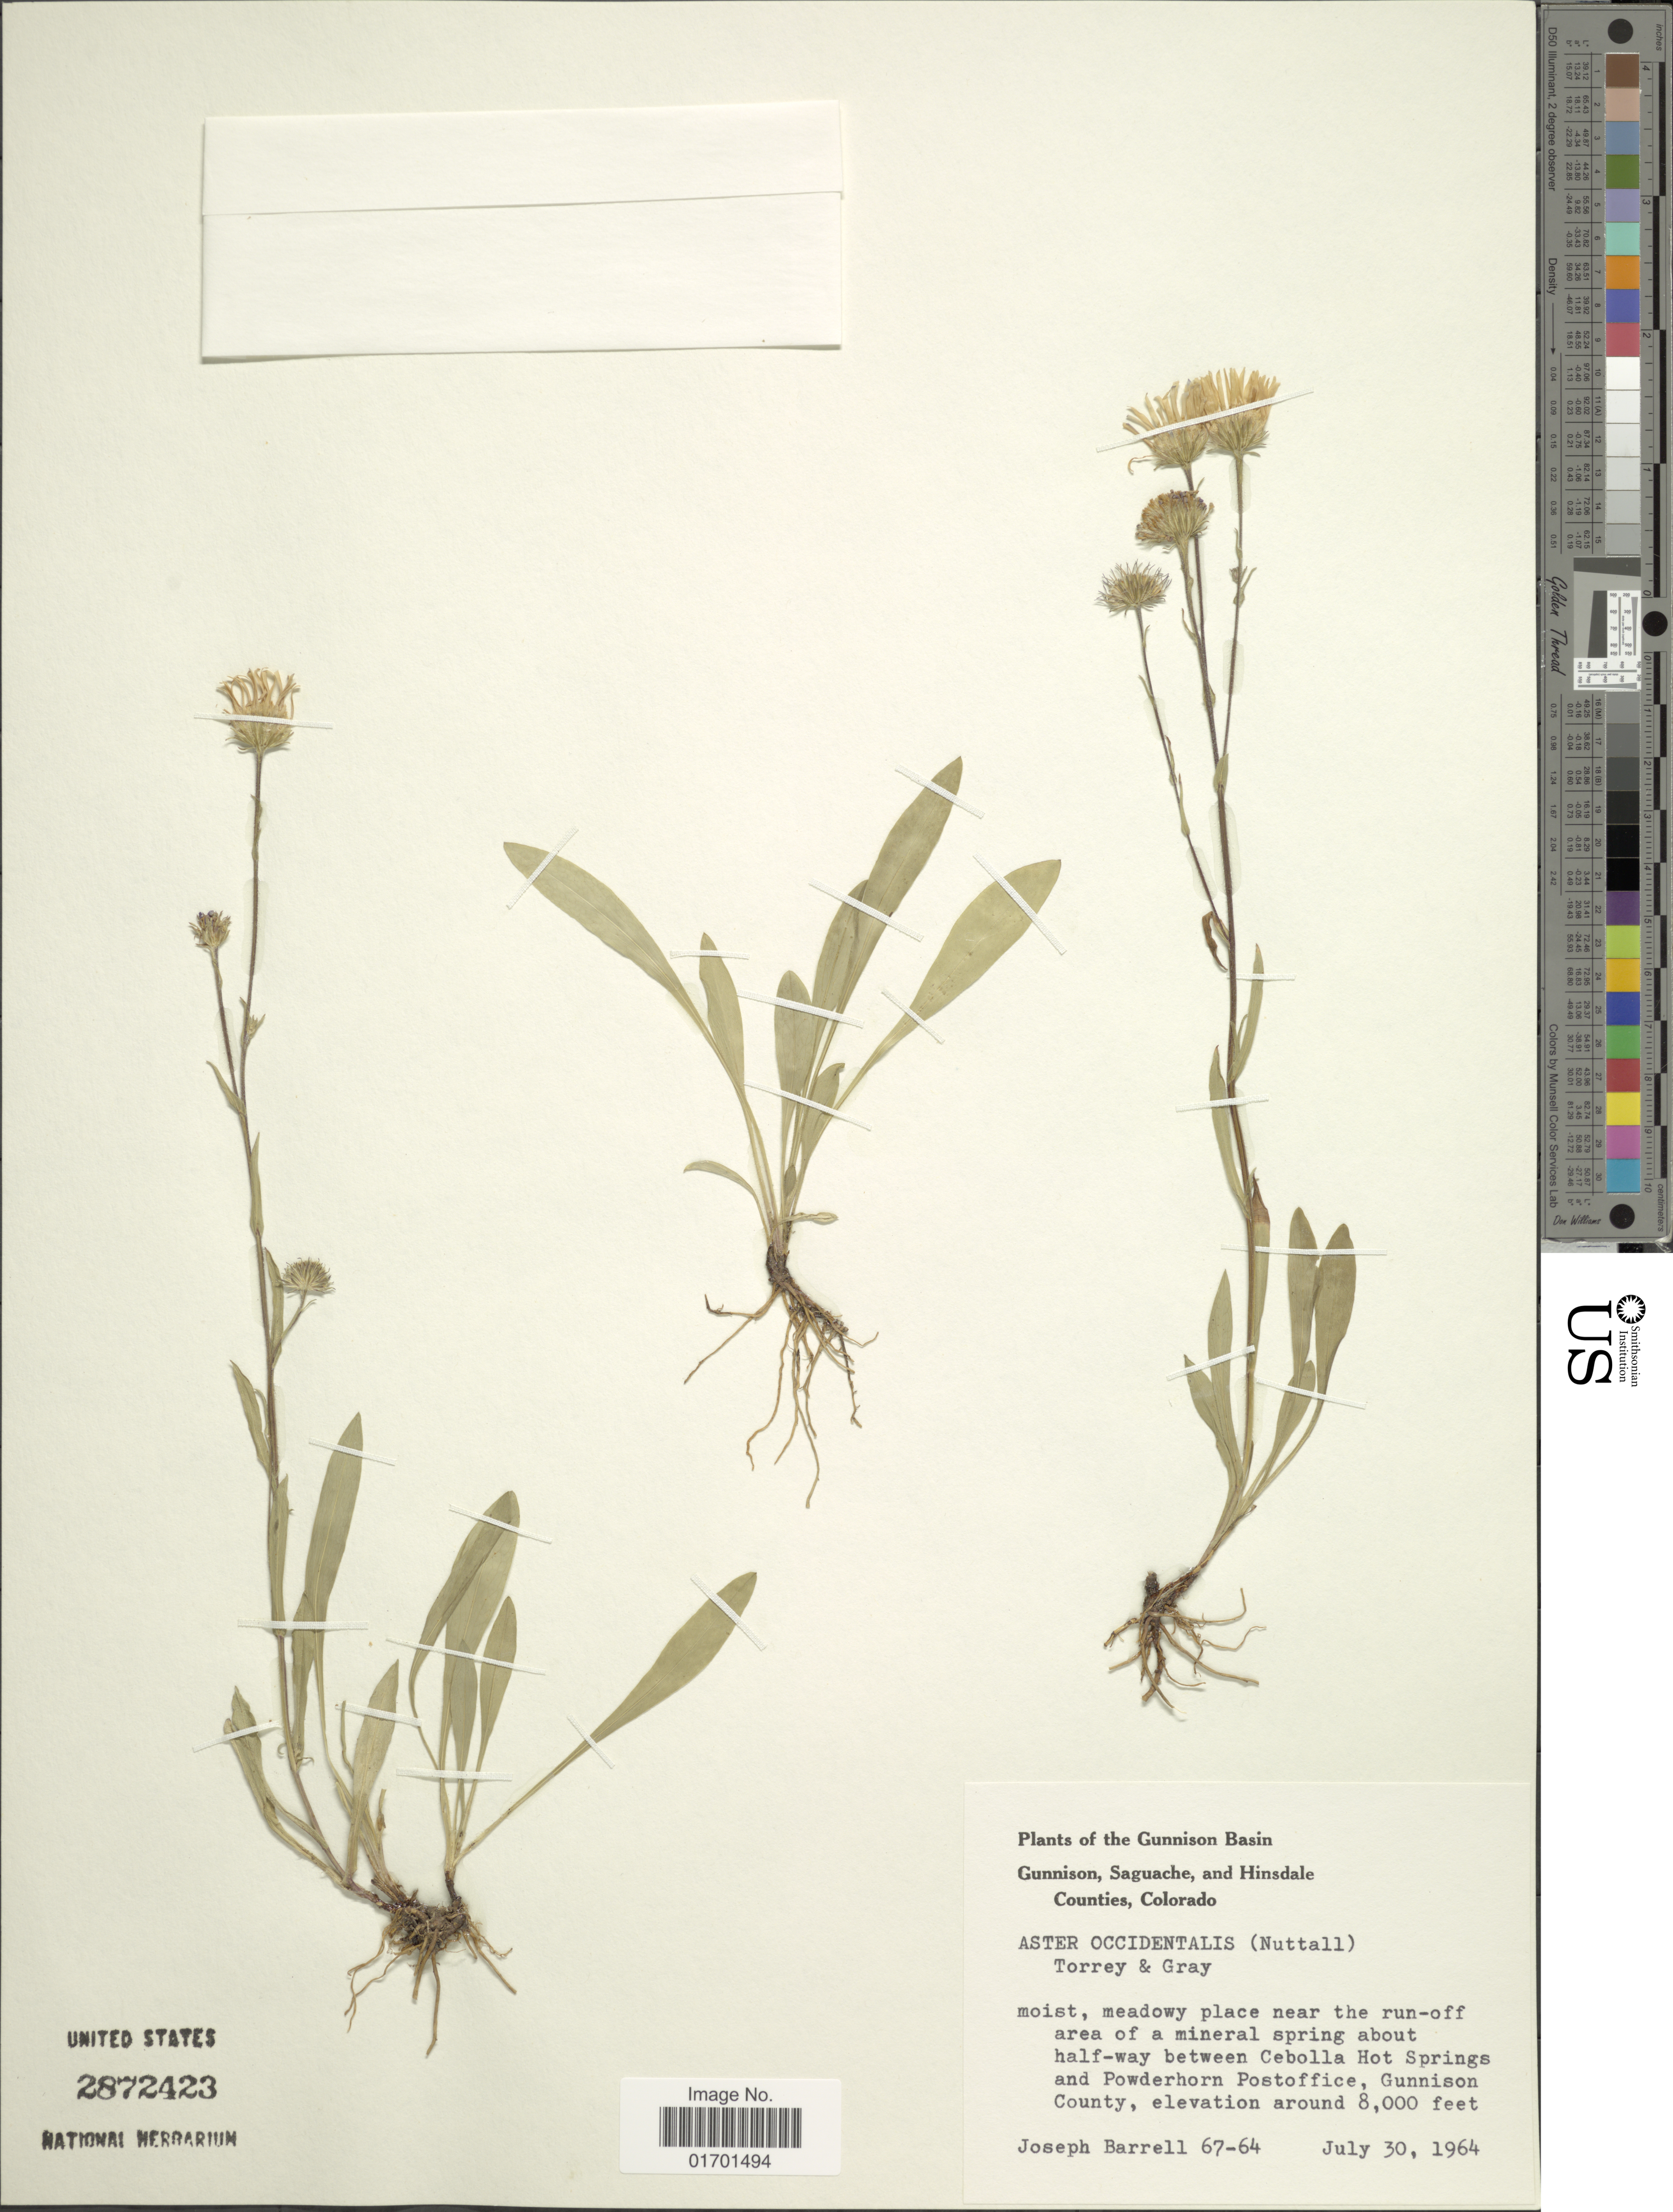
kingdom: Plantae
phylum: Tracheophyta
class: Magnoliopsida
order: Asterales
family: Asteraceae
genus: Symphyotrichum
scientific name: Symphyotrichum spathulatum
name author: (Lindl.) G.L. Nesom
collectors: J. Barrell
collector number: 67-64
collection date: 1964-07-30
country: United States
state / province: Colorado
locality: Gunnison Basin, Gunnison, Saguache, and Hinsdale Counties, meadowy place near the run-off area of a mineral spring about half-way between Cebolla Hot Springs and Powderhorn Postoffice, Gunnison County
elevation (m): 2438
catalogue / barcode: US 2872423